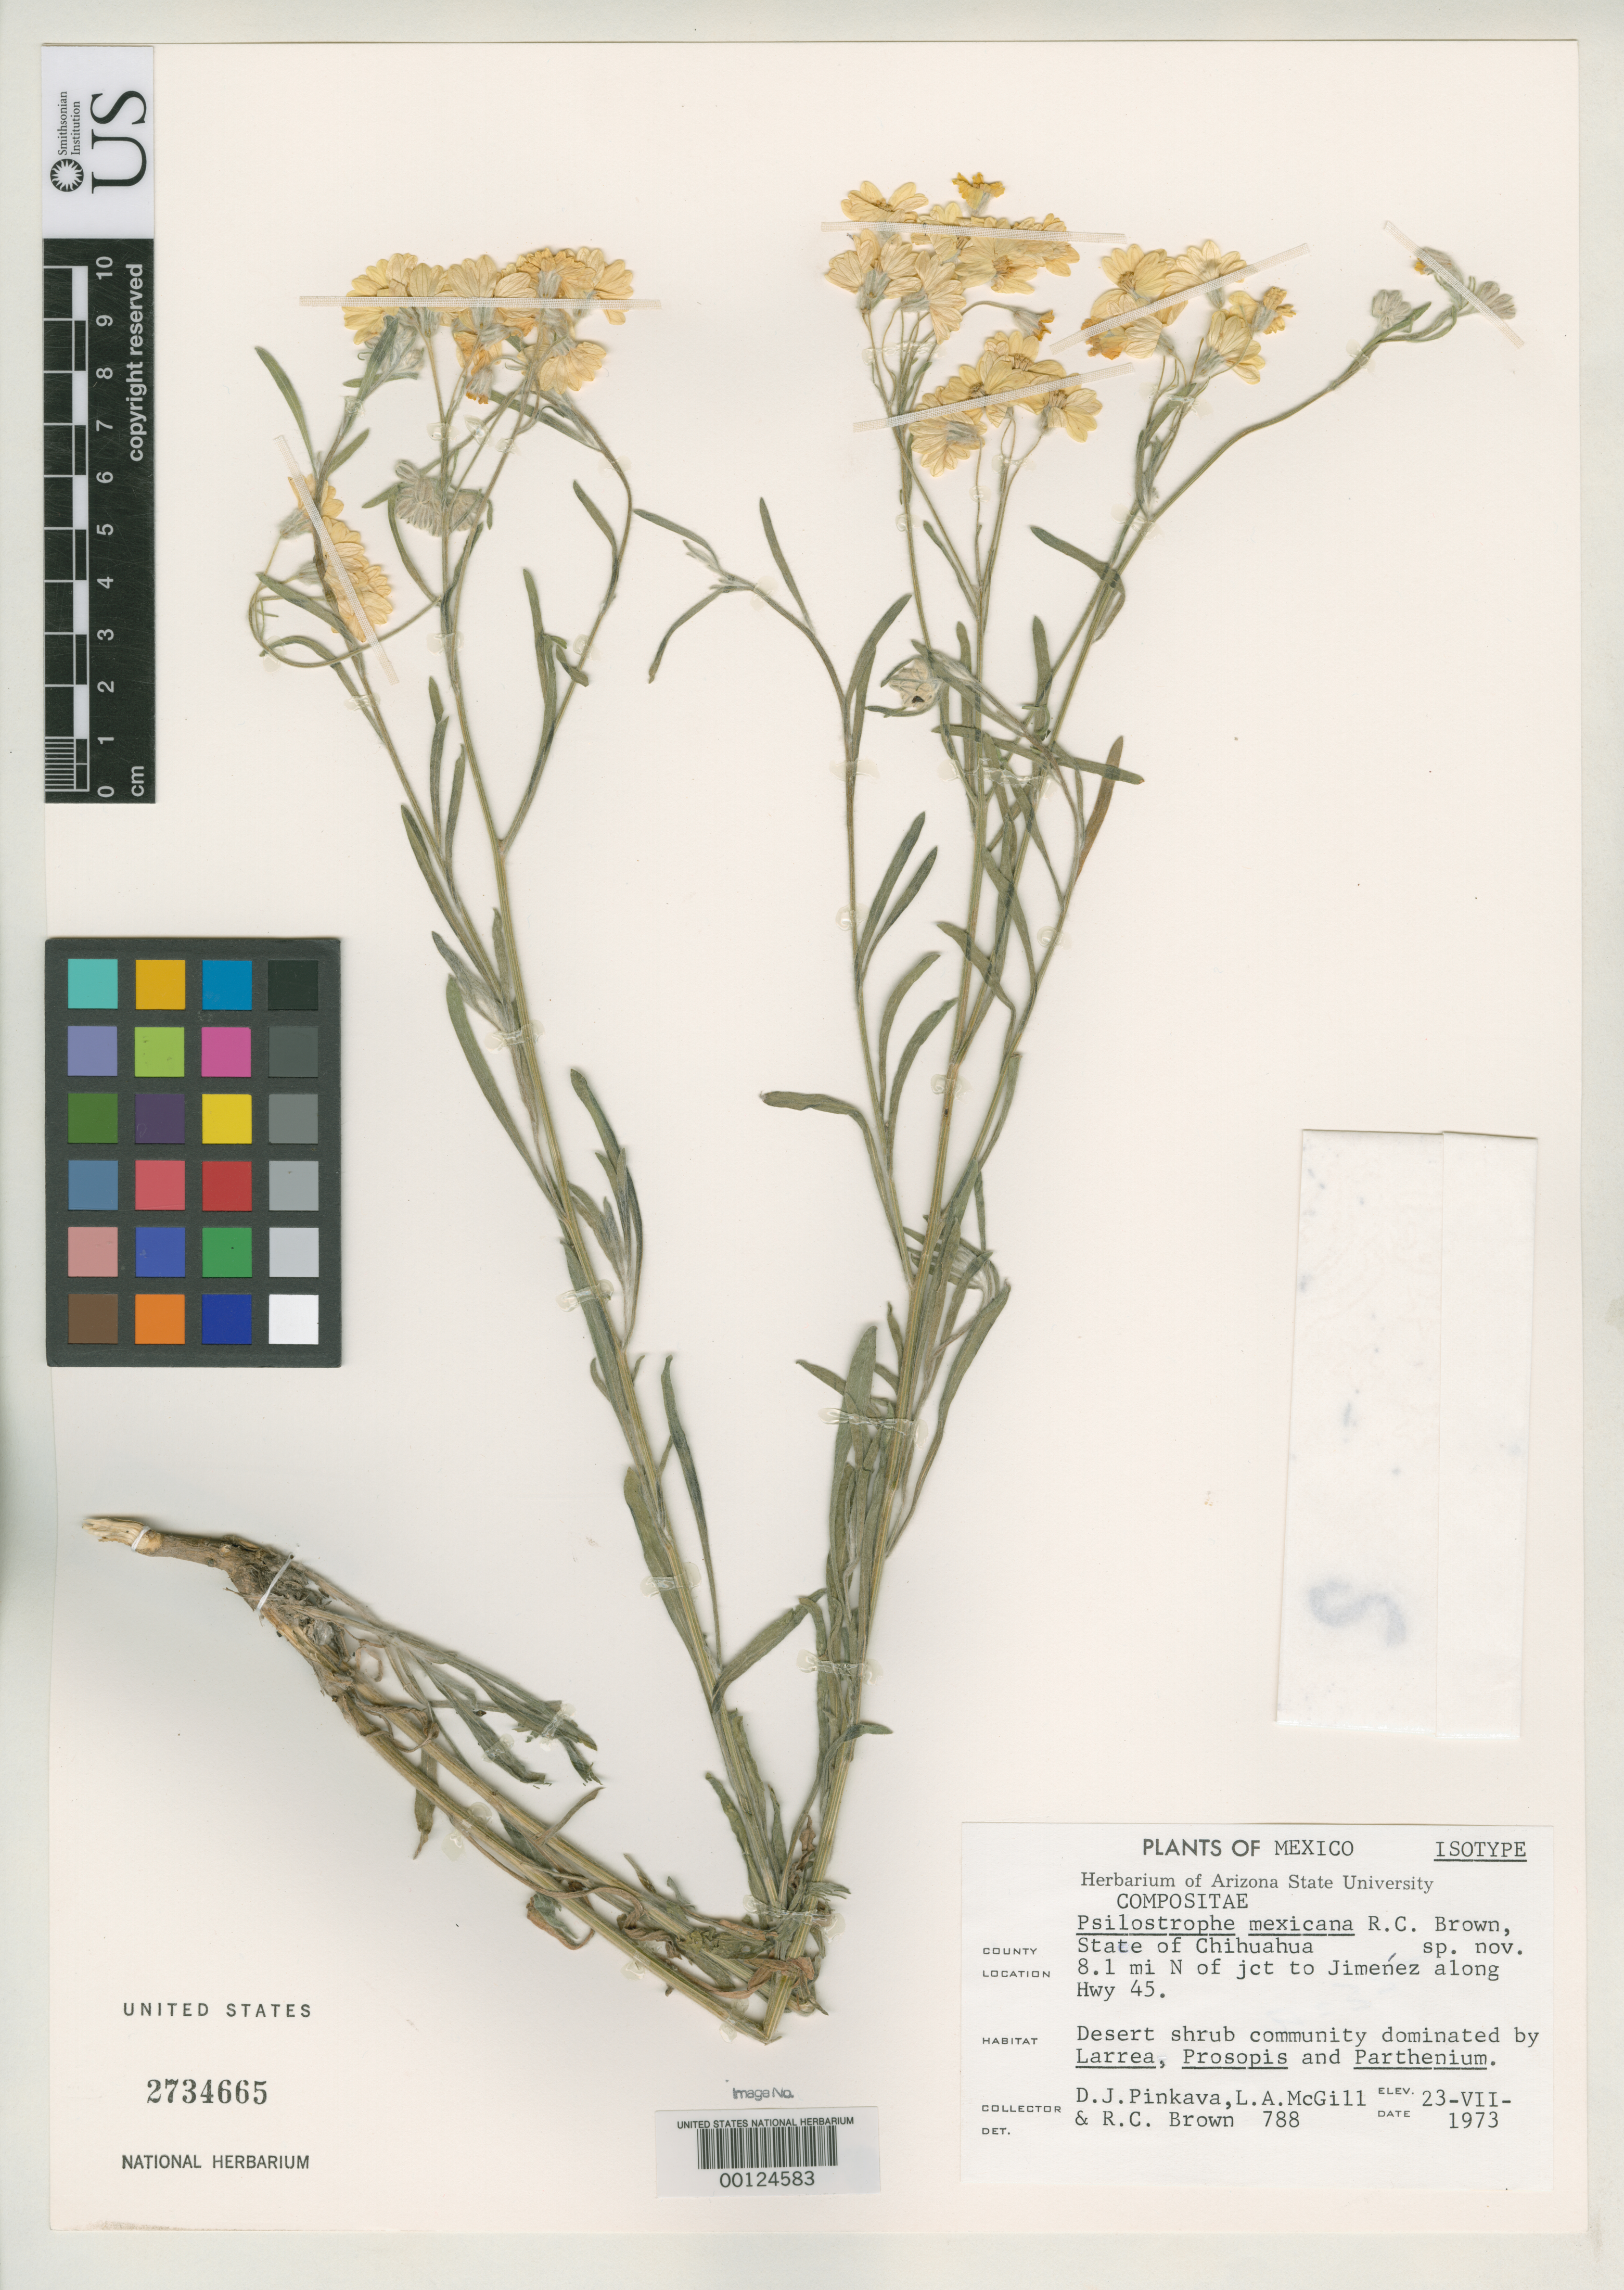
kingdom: Plantae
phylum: Tracheophyta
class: Magnoliopsida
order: Asterales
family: Asteraceae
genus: Psilostrophe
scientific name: Psilostrophe mexicana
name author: R.C. Br.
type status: Isotype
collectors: D. Pinkava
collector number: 788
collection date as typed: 23 Jul 1973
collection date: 1973-07-23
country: Mexico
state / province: Chihuahua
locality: North of junction to Jimenez along hwy. 45.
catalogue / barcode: US 2734665